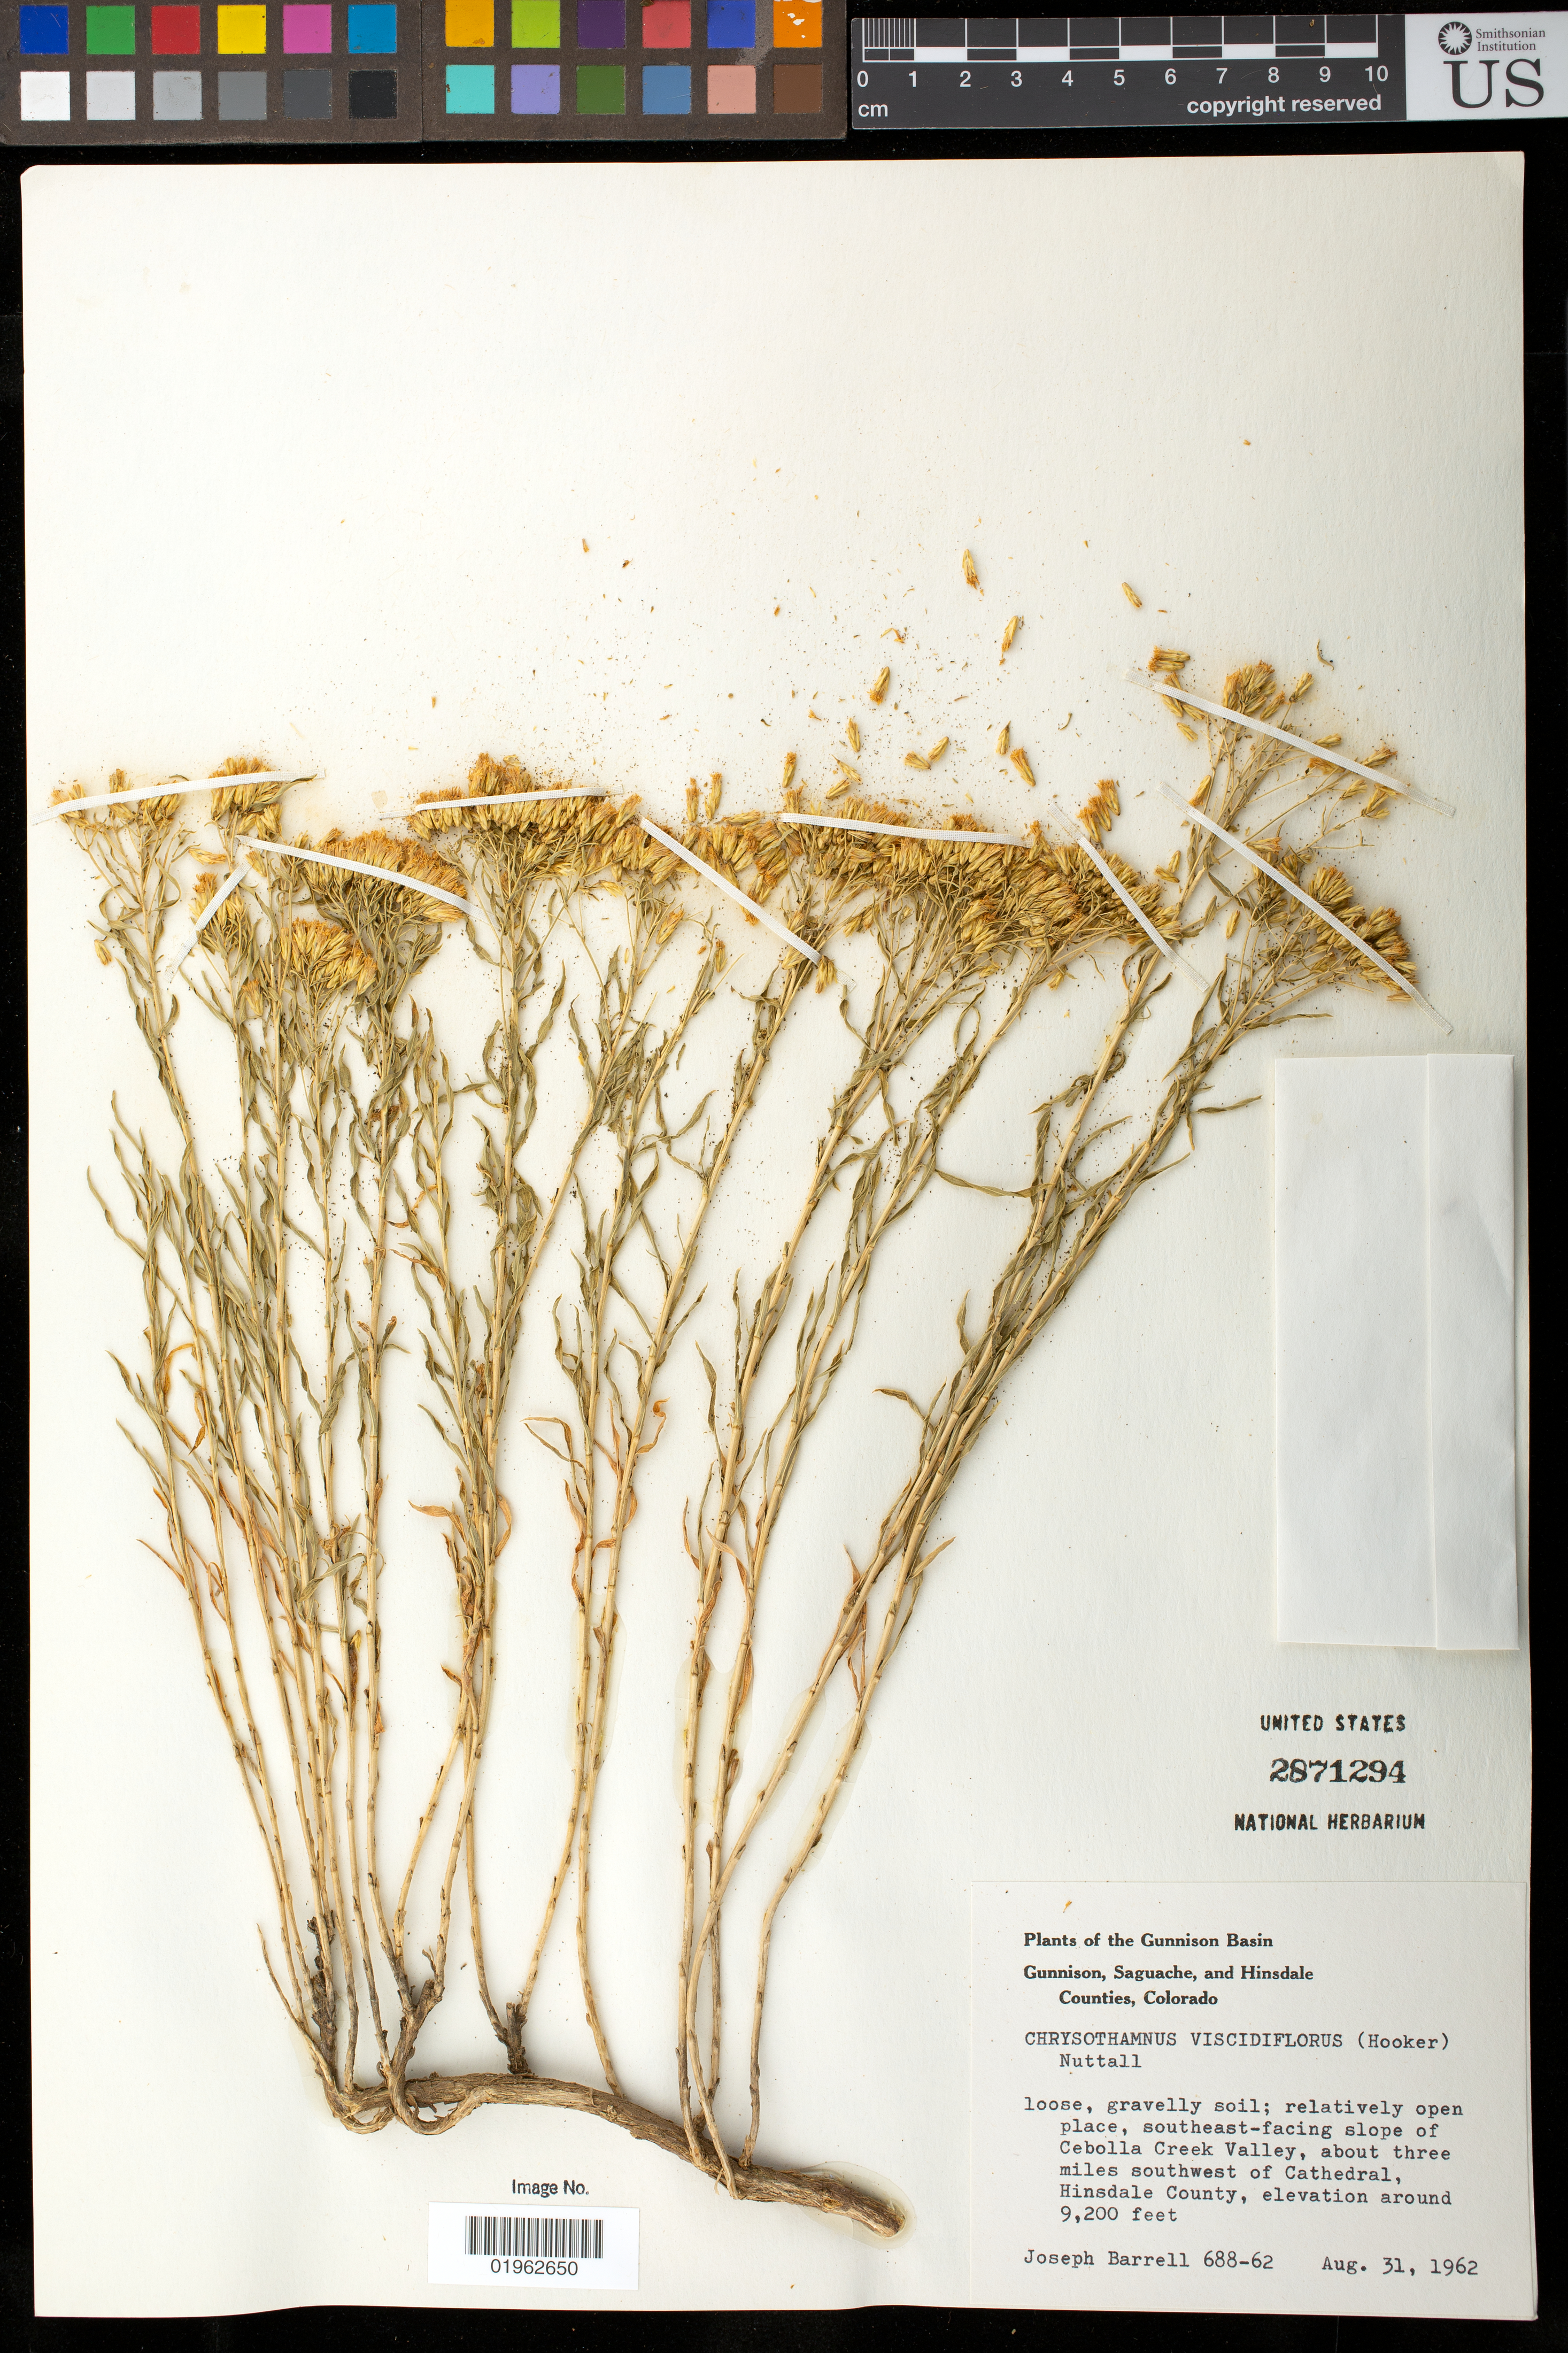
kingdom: Plantae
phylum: Tracheophyta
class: Magnoliopsida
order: Asterales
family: Asteraceae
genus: Chrysothamnus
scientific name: Chrysothamnus viscidiflorus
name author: (Hook.) Nutt.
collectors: J. Barrell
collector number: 688-62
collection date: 1962-08-31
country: United States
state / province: Colorado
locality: Gunnison Basin, Gunnison, Saguache, and Hinsdale Counties, Colorado, southeast-facing slope of Cebolla Creek Valley, about three miles southwest of Cathedral, Hinsdale County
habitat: loose, gravelly soil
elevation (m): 2804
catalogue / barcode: US 2871294